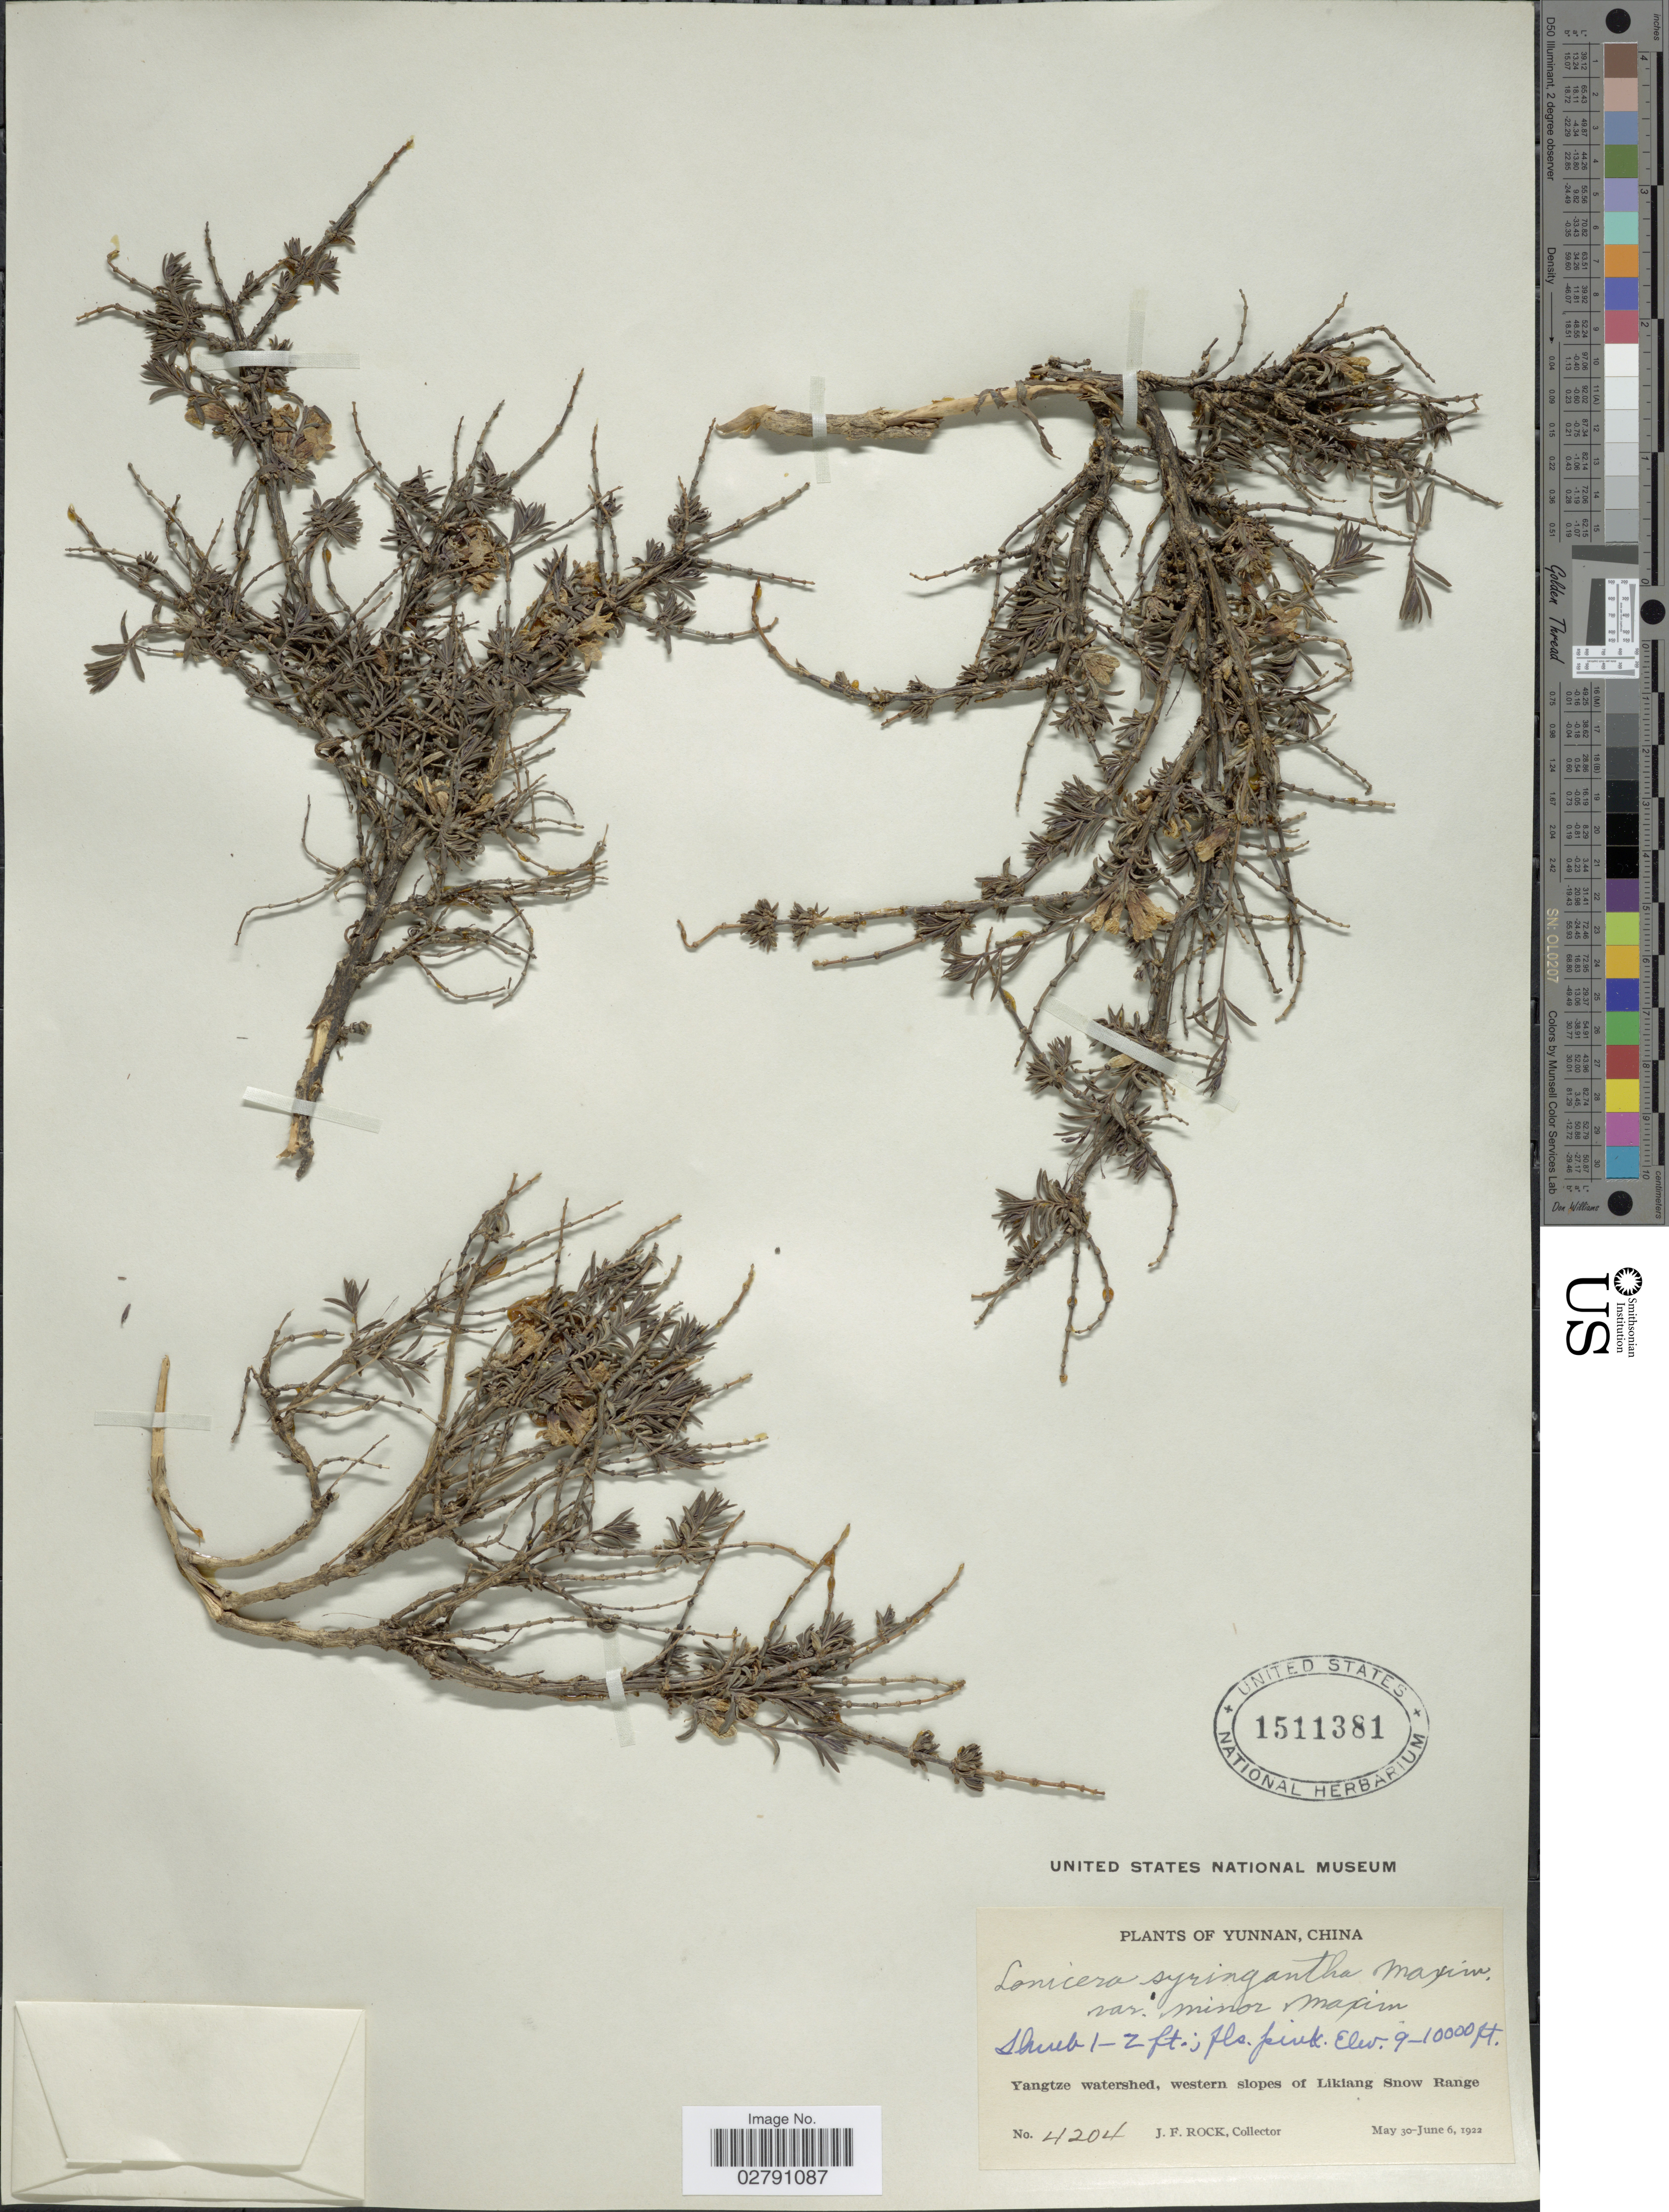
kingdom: Plantae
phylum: Tracheophyta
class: Magnoliopsida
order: Dipsacales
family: Caprifoliaceae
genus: Lonicera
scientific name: Lonicera syringantha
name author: Maxim.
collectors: J. Rock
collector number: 4204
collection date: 1922-05-30/1922-06-06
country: China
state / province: Yunnan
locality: Yangtze watershed, western slopes of Likiang Snow Range.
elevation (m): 2743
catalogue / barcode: US 1511381